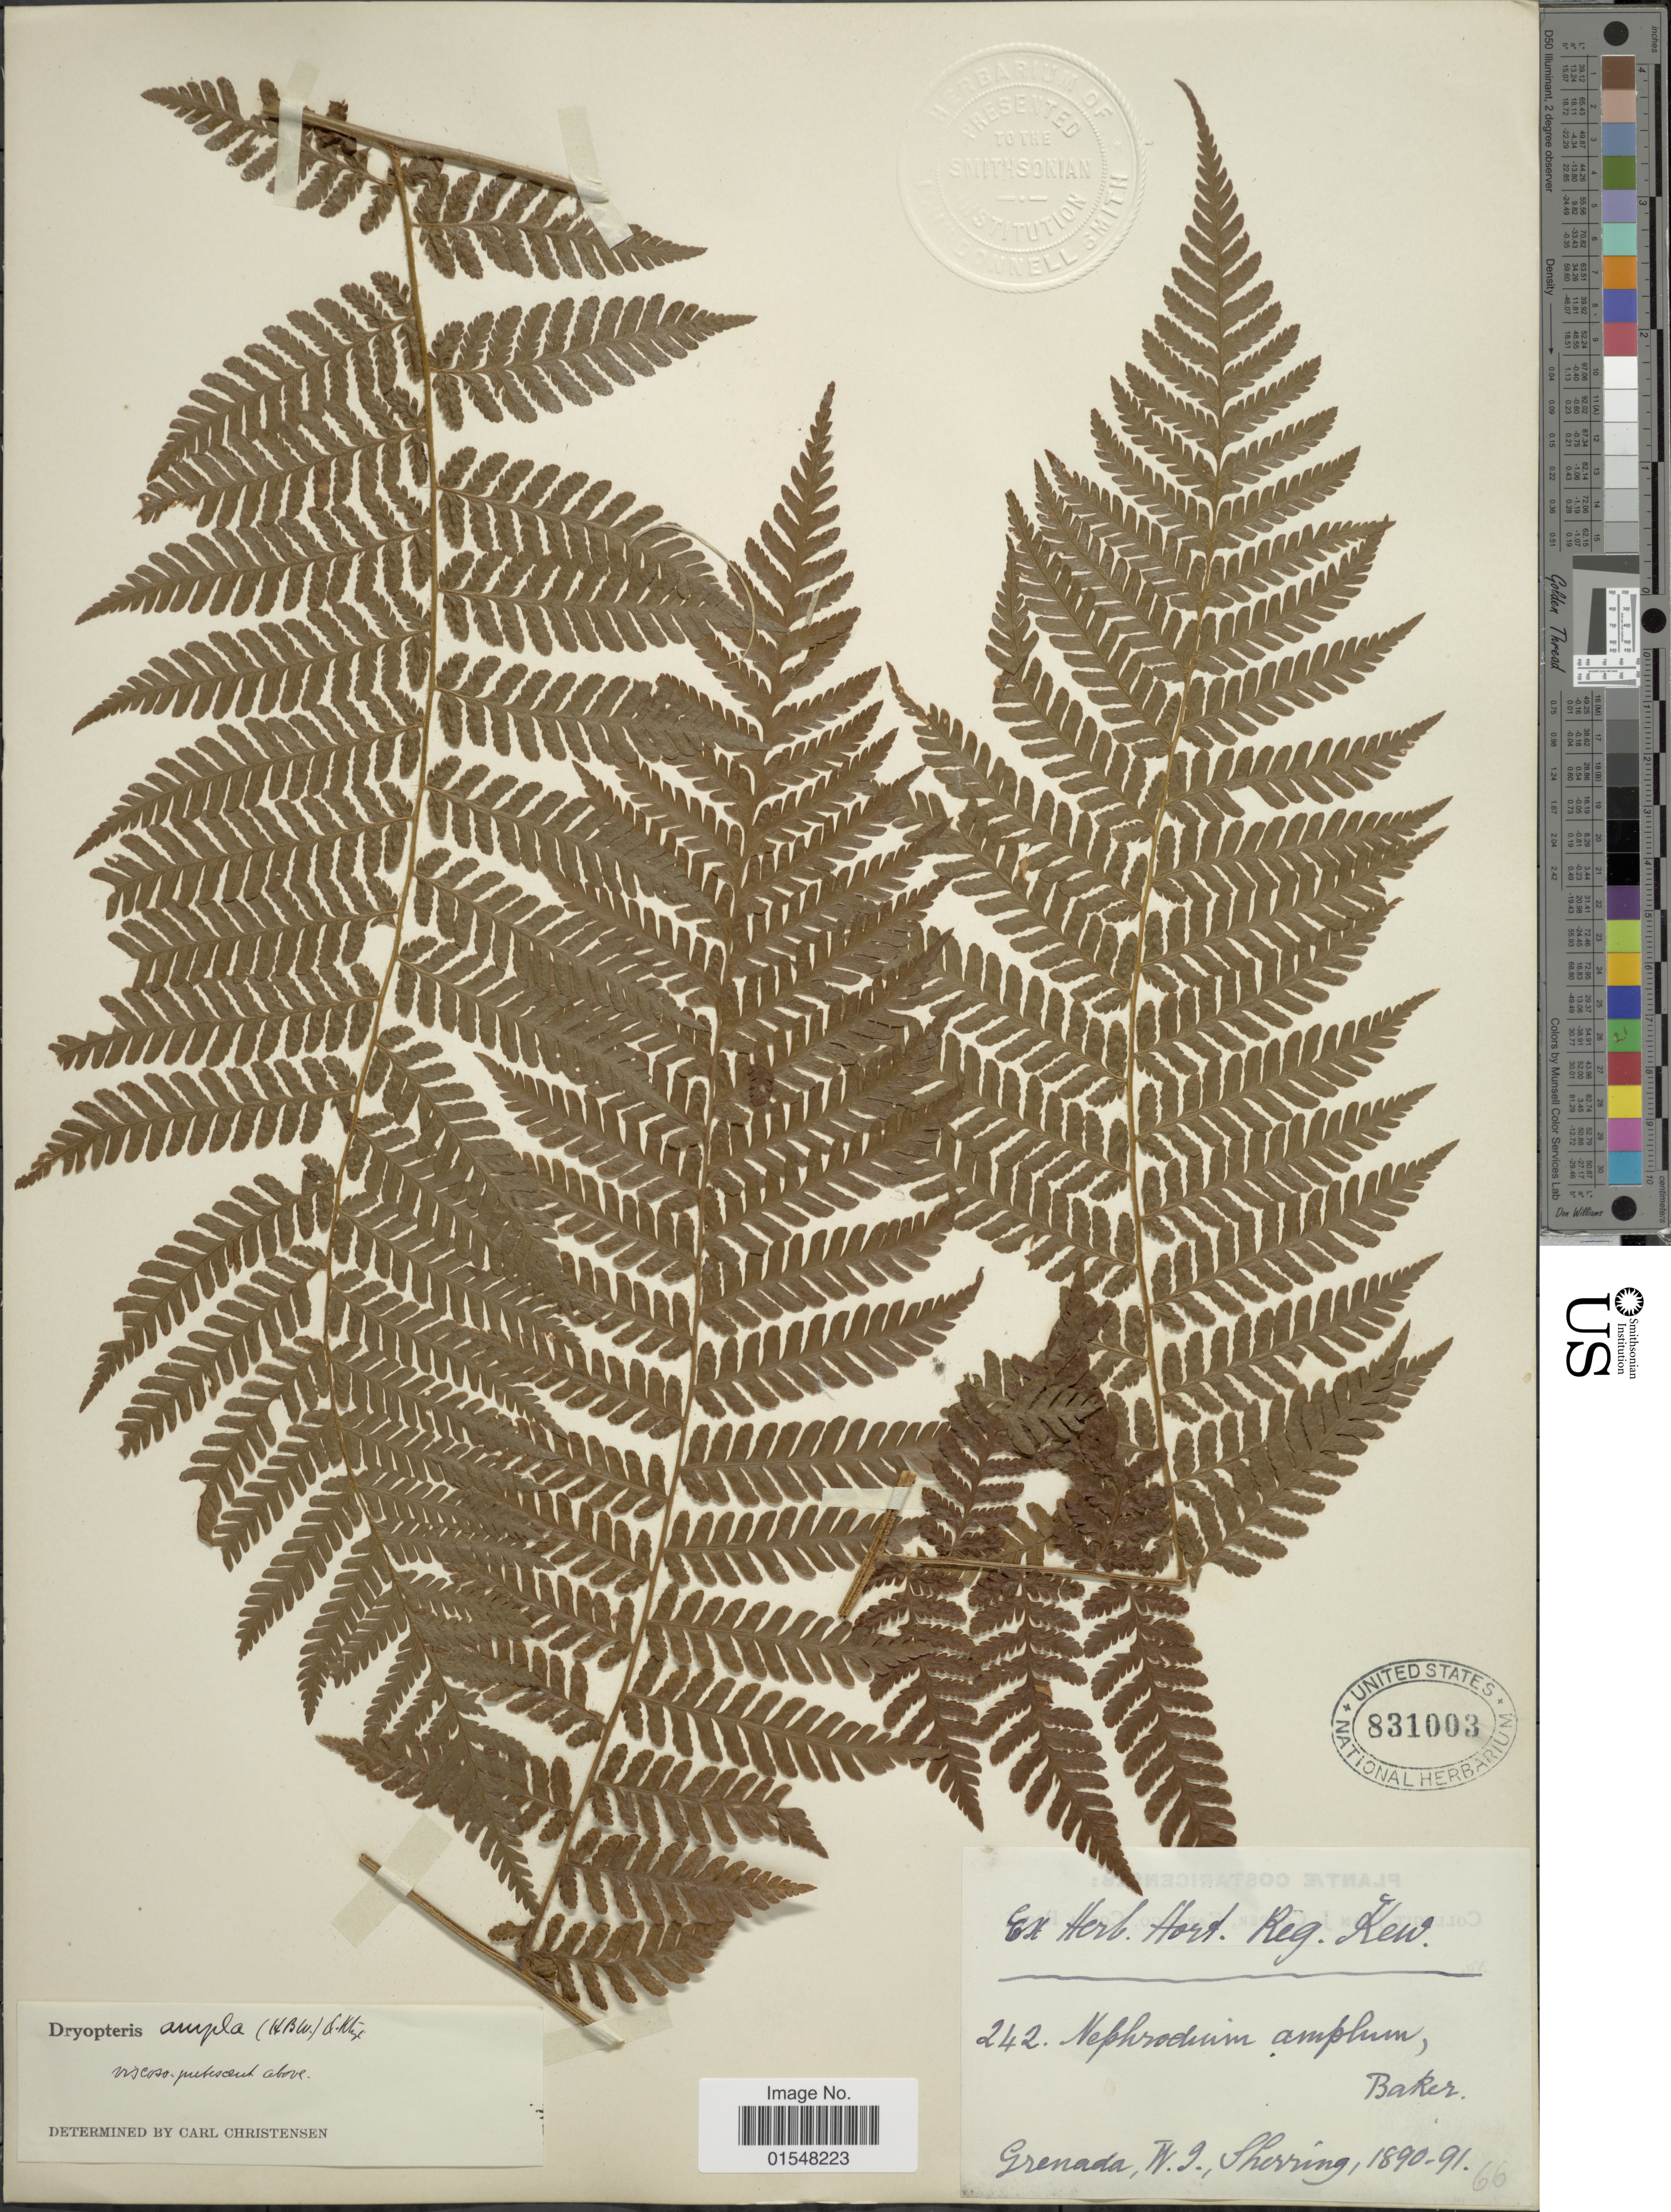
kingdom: Plantae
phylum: Tracheophyta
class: Polypodiopsida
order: Polypodiales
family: Dryopteridaceae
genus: Ctenitis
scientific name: Ctenitis sloanei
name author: (Poepp. ex Spreng.) C.V. Morton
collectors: Sherring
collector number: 242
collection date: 1890/1891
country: Grenada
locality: West Indies . Grenada W. I.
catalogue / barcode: US 831003